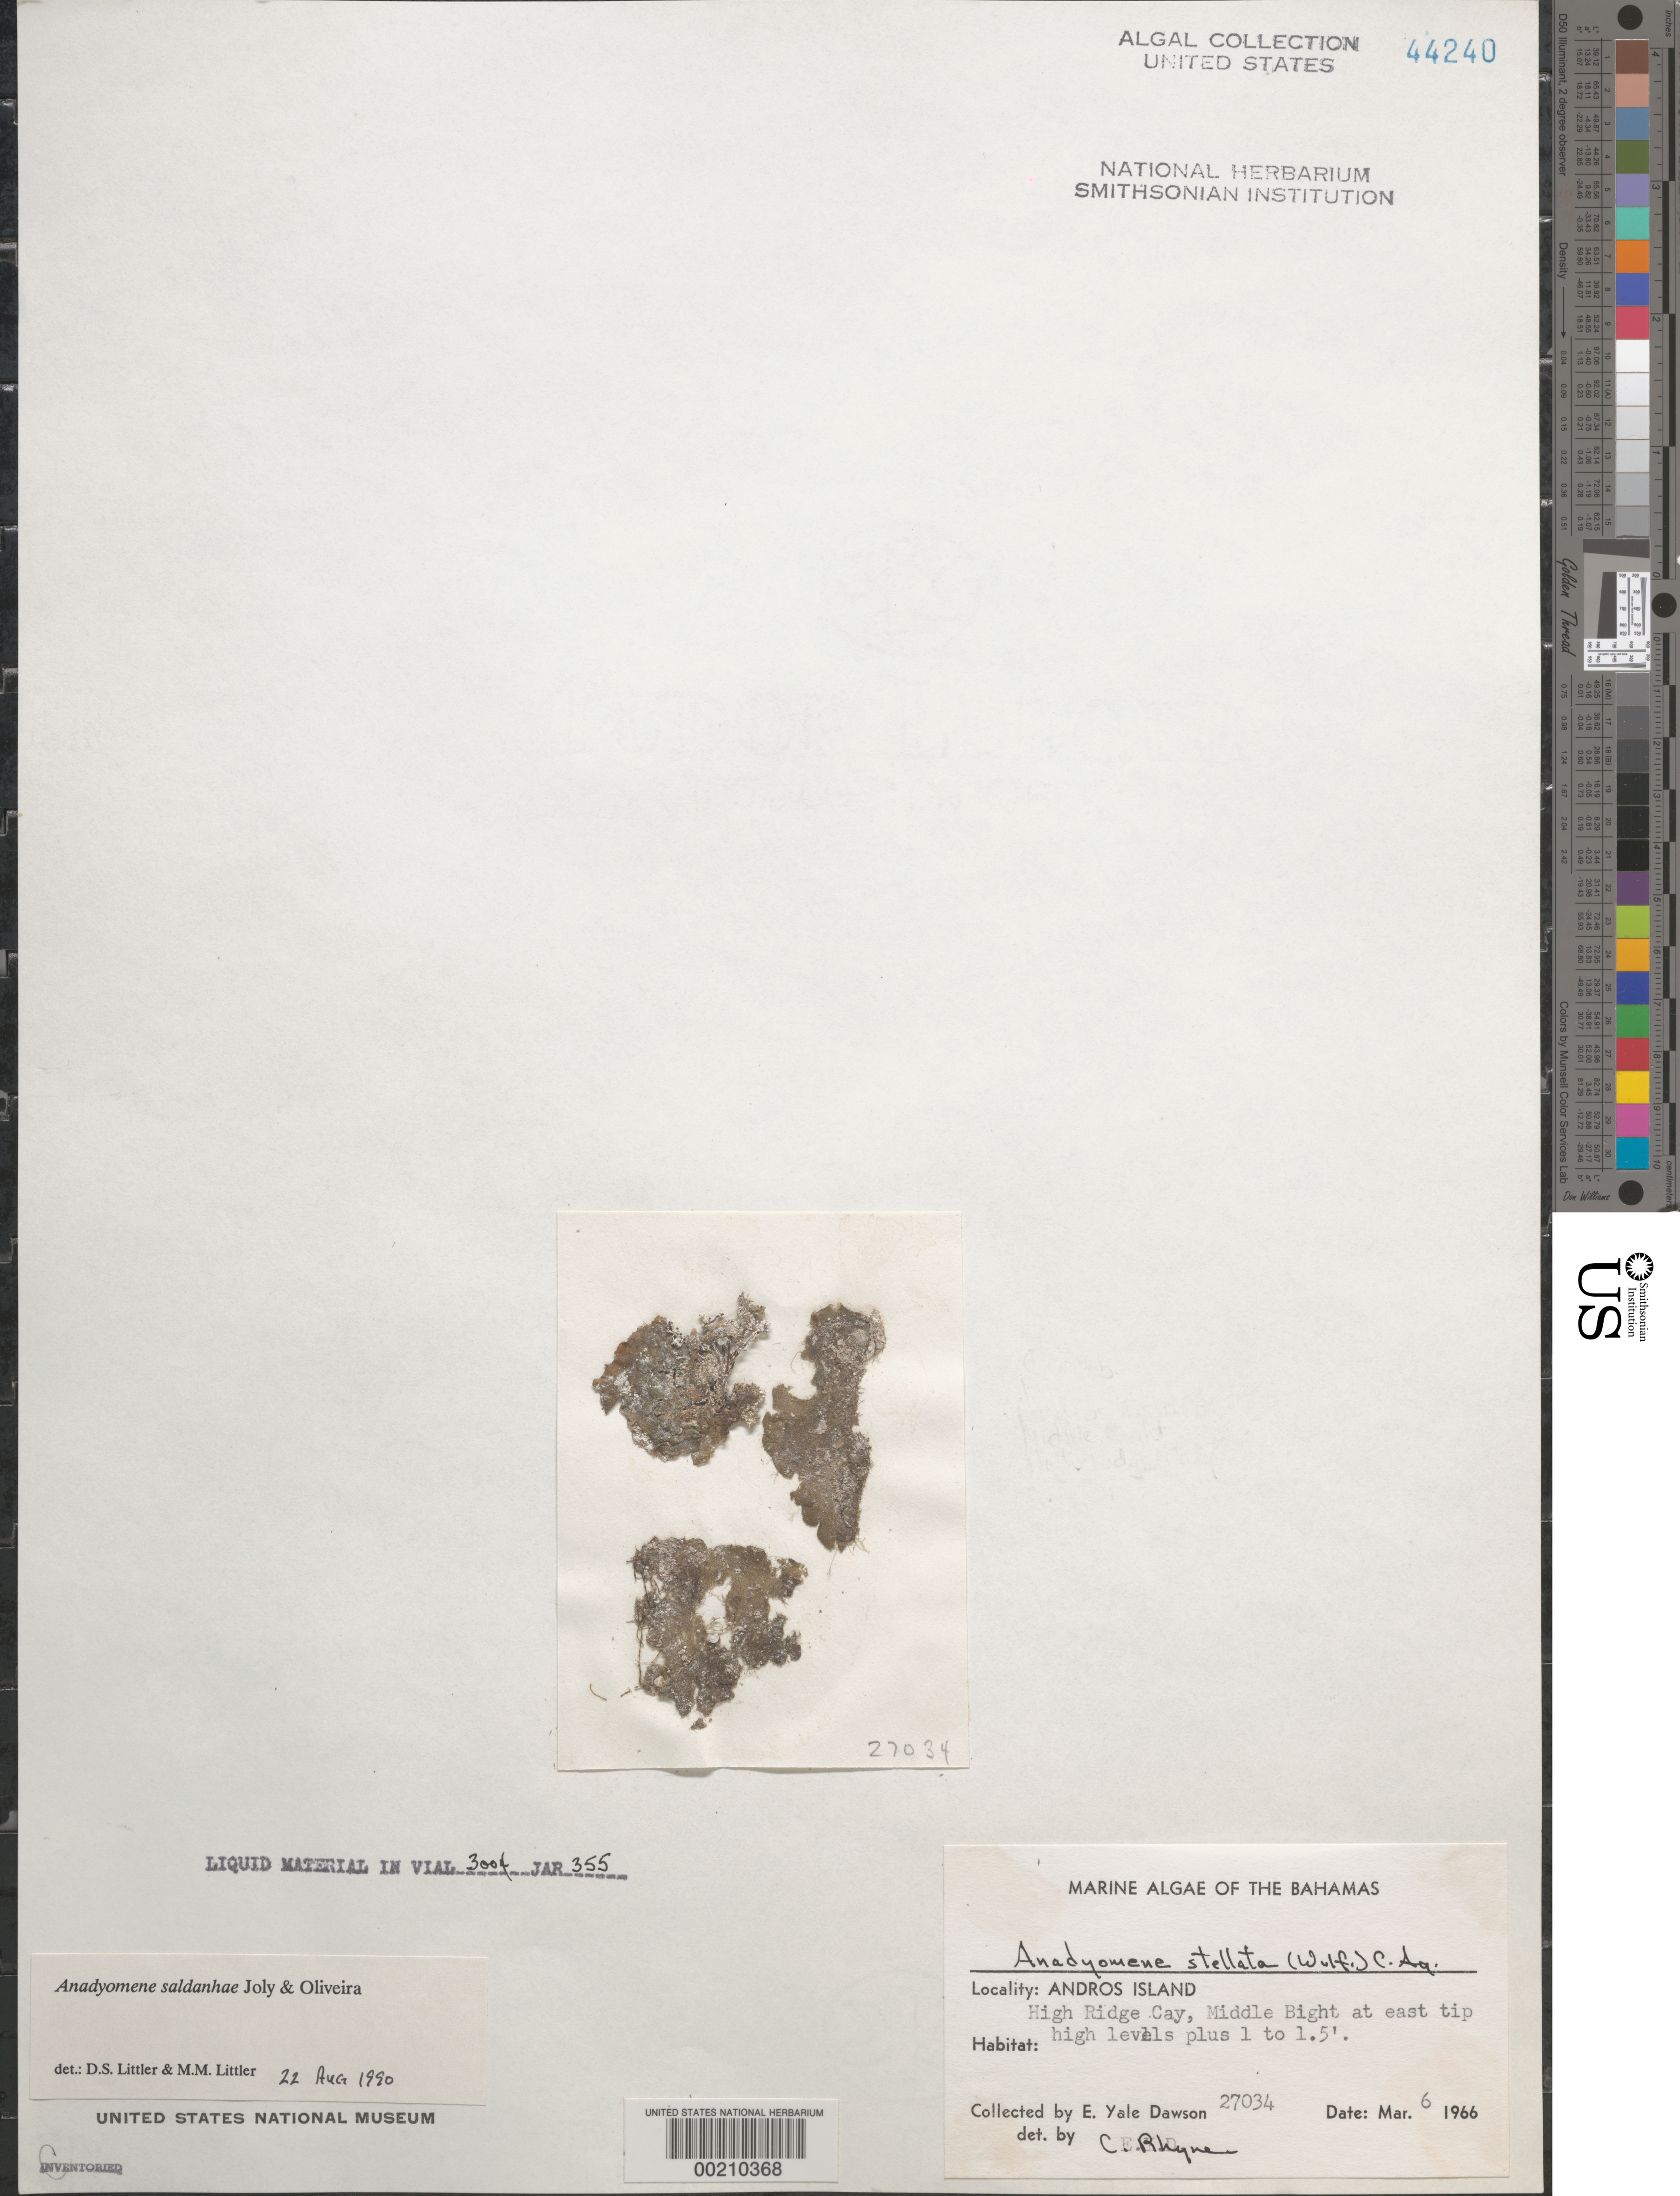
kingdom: Plantae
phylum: Chlorophyta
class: Ulvophyceae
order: Cladophorales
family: Anadyomenaceae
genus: Anadyomene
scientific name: Anadyomene saldanhae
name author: A.B. Joly & E.C. Oliveira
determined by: Littler, D. S.; Littler, M. M.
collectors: E. Y. Dawson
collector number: EYD 27034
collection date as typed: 06 Mar 1966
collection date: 1966-03-06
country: Bahamas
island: High Ridge Cay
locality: Middle Bight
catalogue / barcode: US 44240